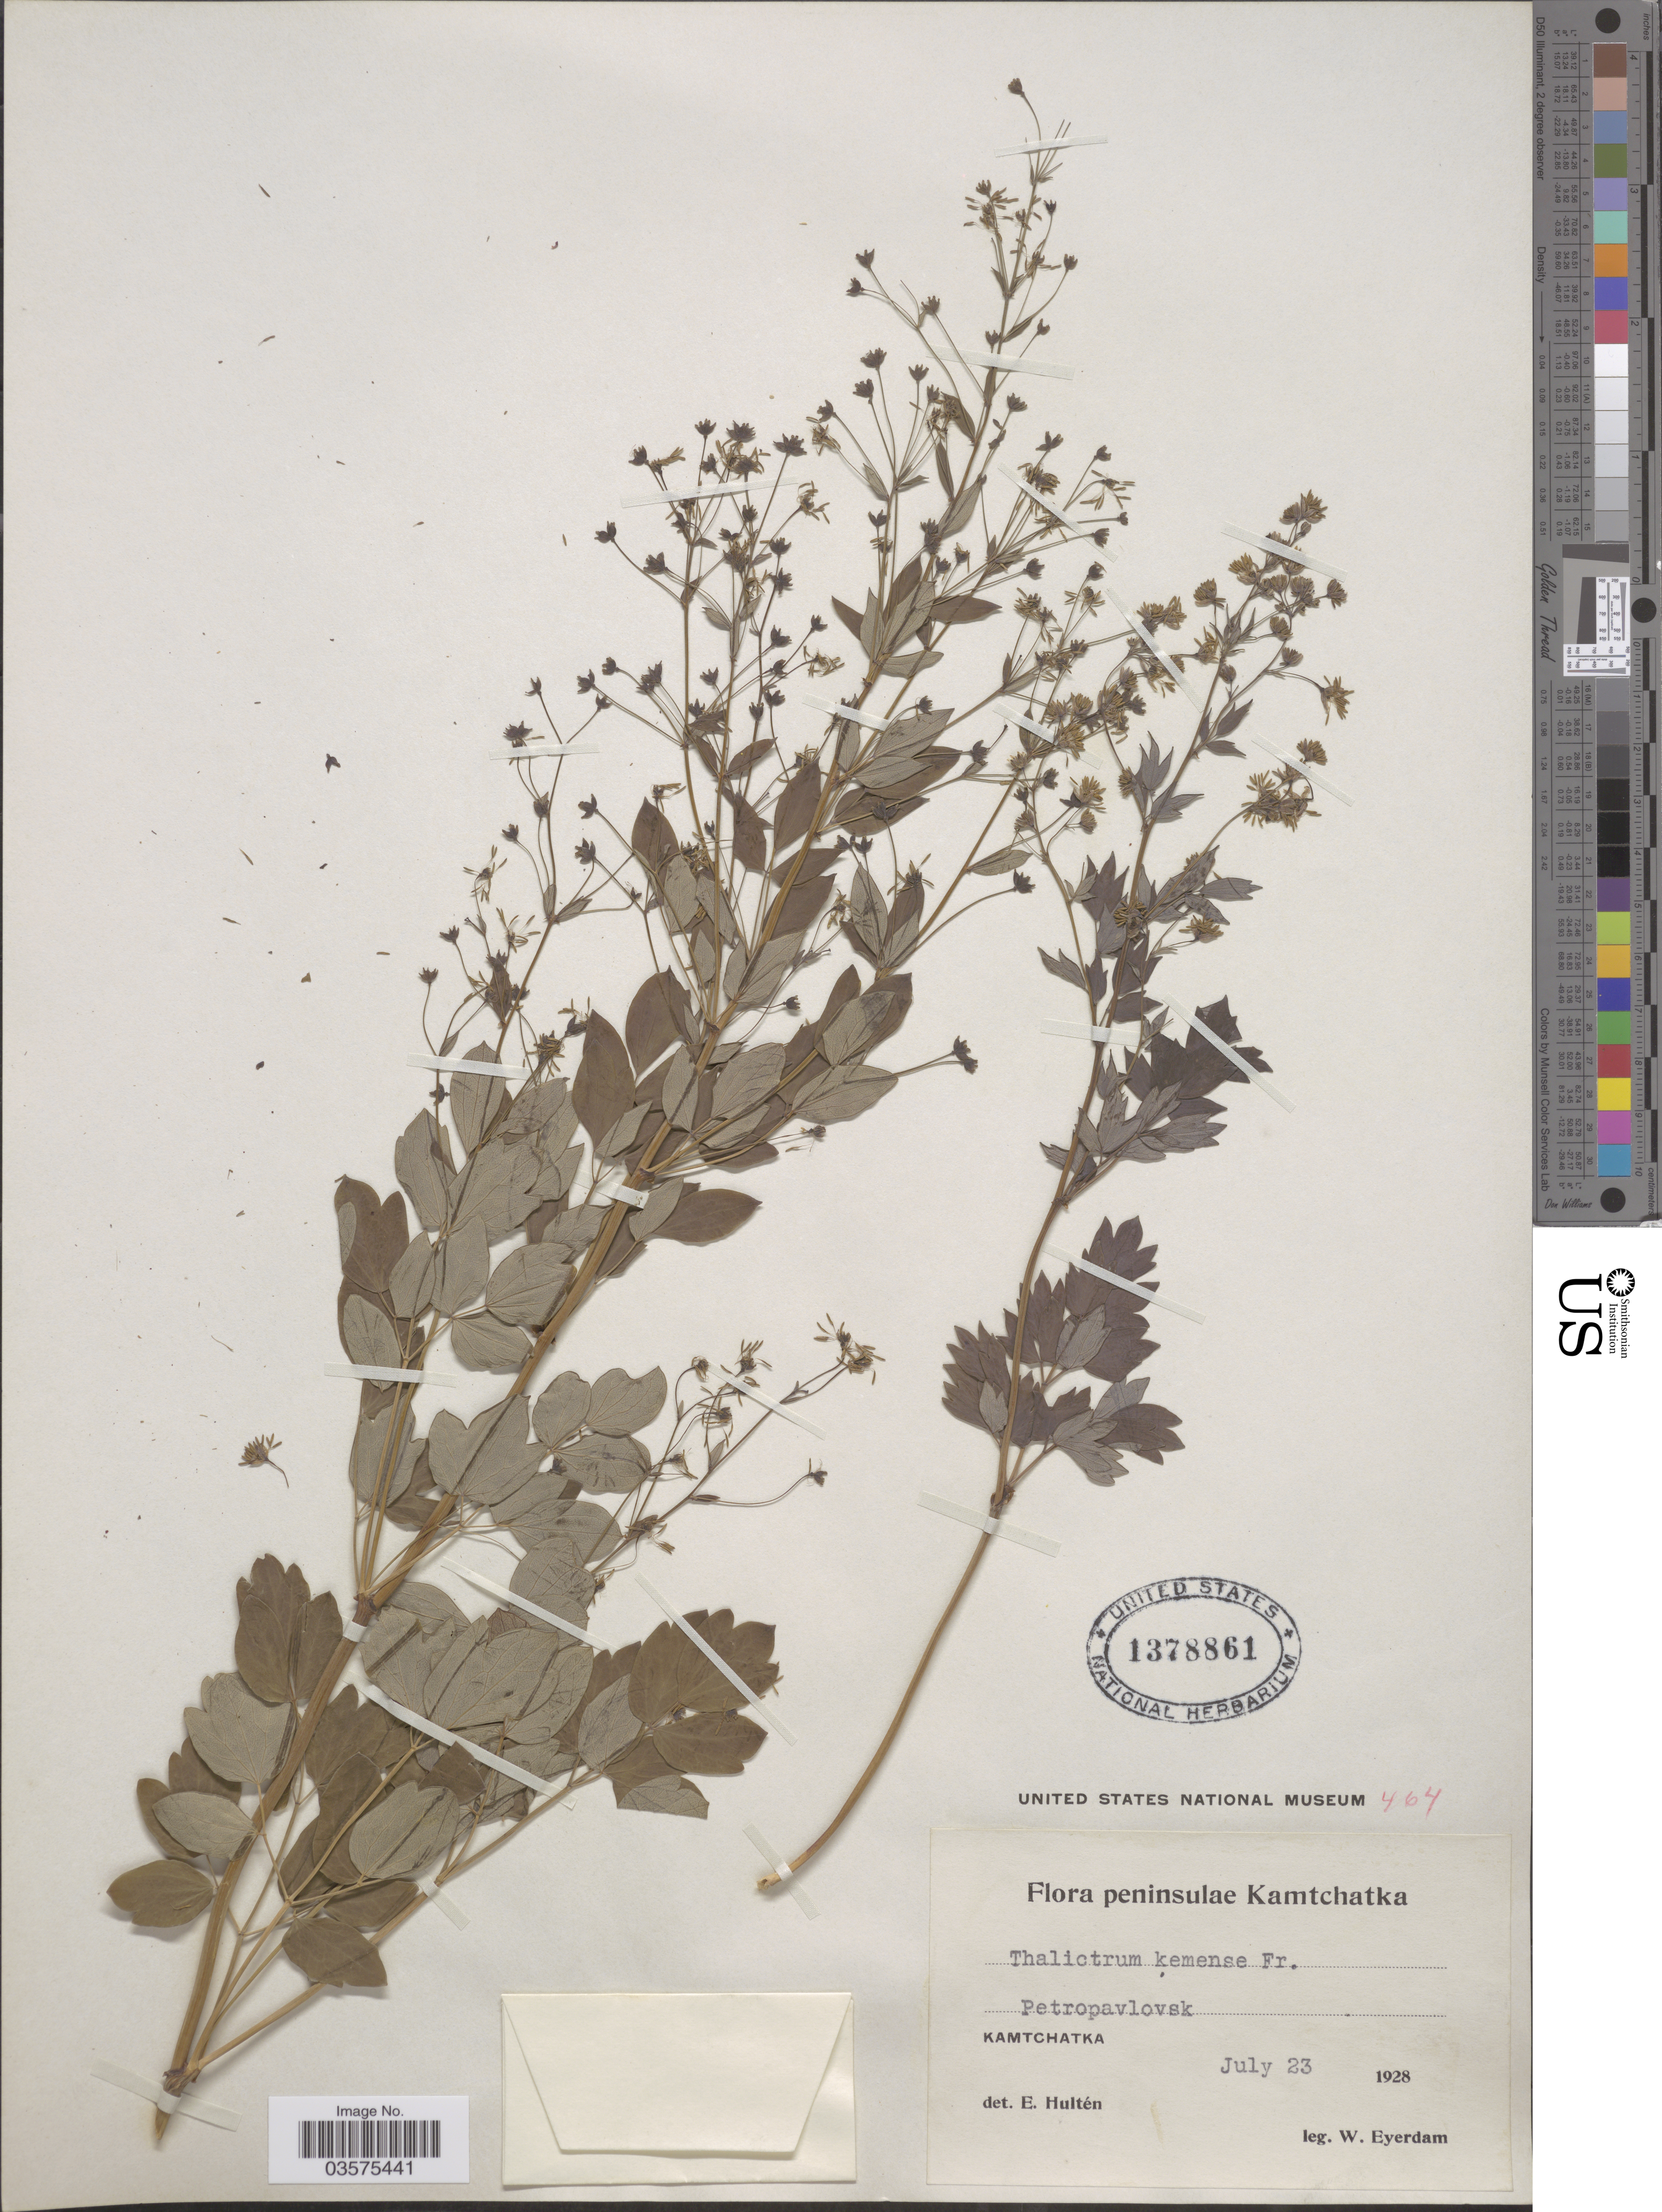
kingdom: Plantae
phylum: Tracheophyta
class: Magnoliopsida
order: Ranunculales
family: Ranunculaceae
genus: Thalictrum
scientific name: Thalictrum kemense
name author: Fr.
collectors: W. J. Eyerdam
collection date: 1928-07-23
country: Russian Federation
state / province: Kamchatka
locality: Peninsulae Kamtchatka. Petropavlosk.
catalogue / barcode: US 1378861